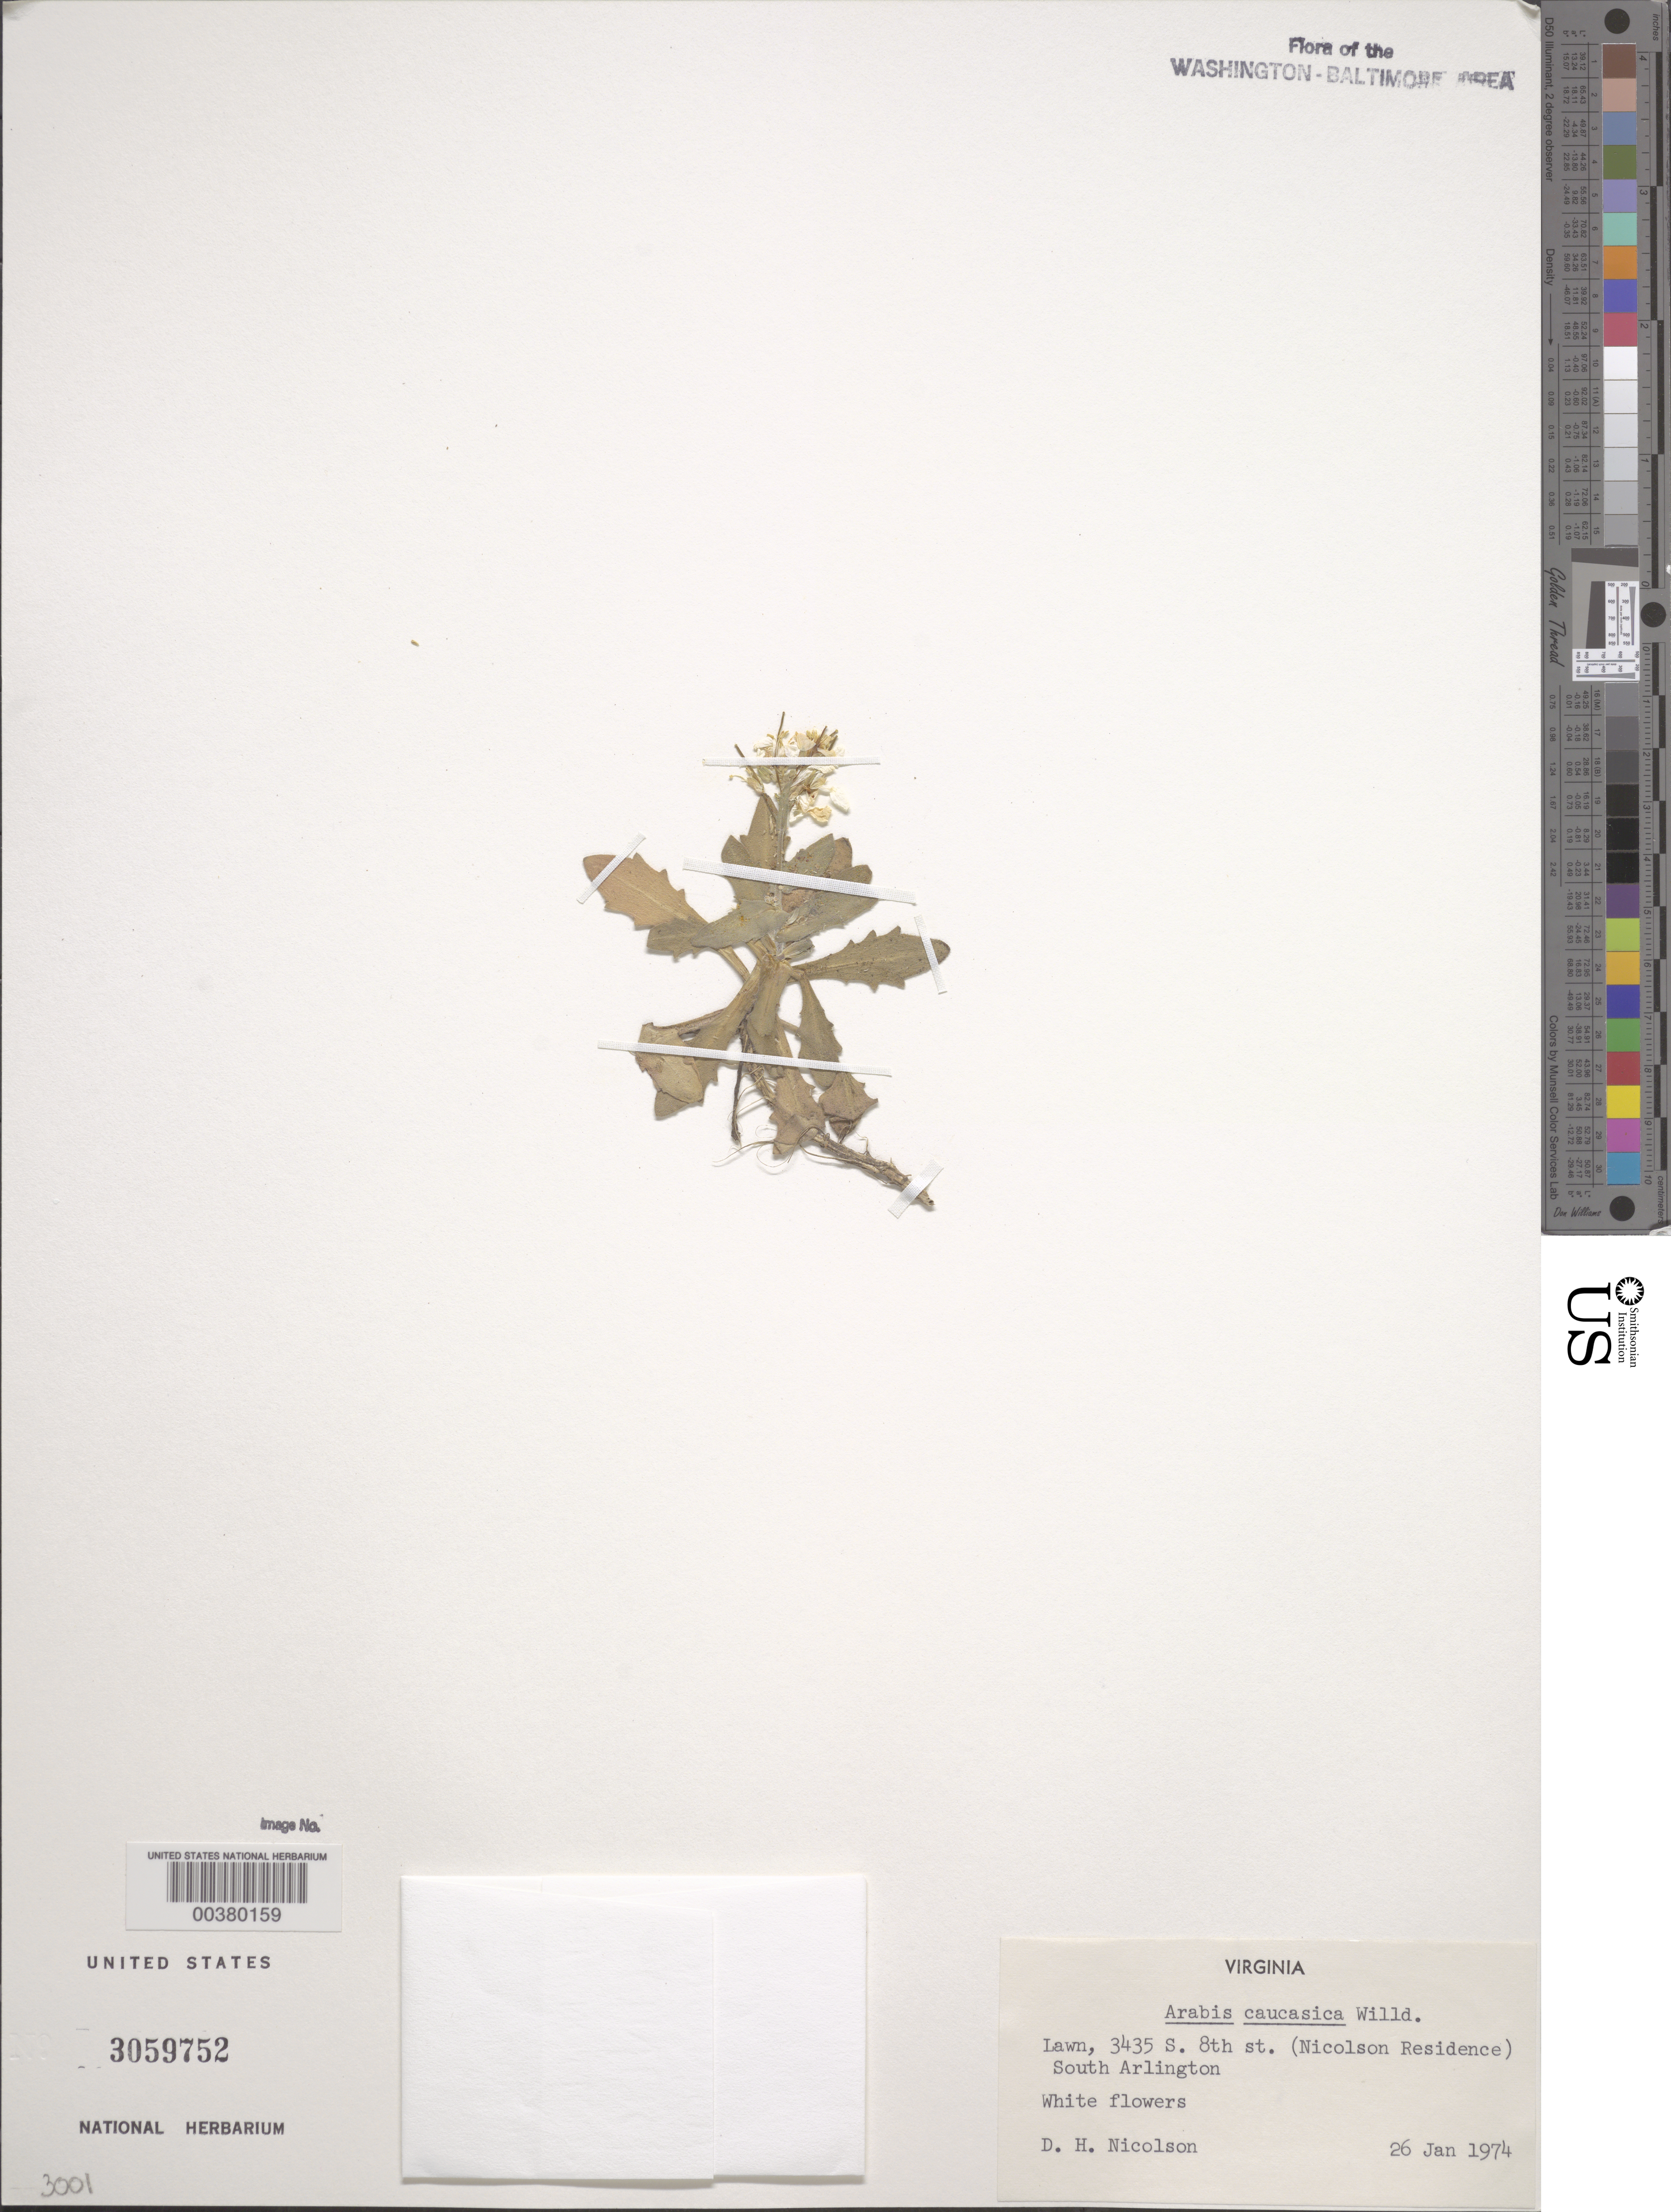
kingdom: Plantae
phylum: Tracheophyta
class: Magnoliopsida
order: Brassicales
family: Brassicaceae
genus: Arabis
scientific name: Arabis caucasica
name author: Willd.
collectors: D. H. Nicolson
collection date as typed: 26 Jan 1974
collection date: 1974-01-26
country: United States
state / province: Virginia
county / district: Arlington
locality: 3435 S 8th St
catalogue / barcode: US 3059752